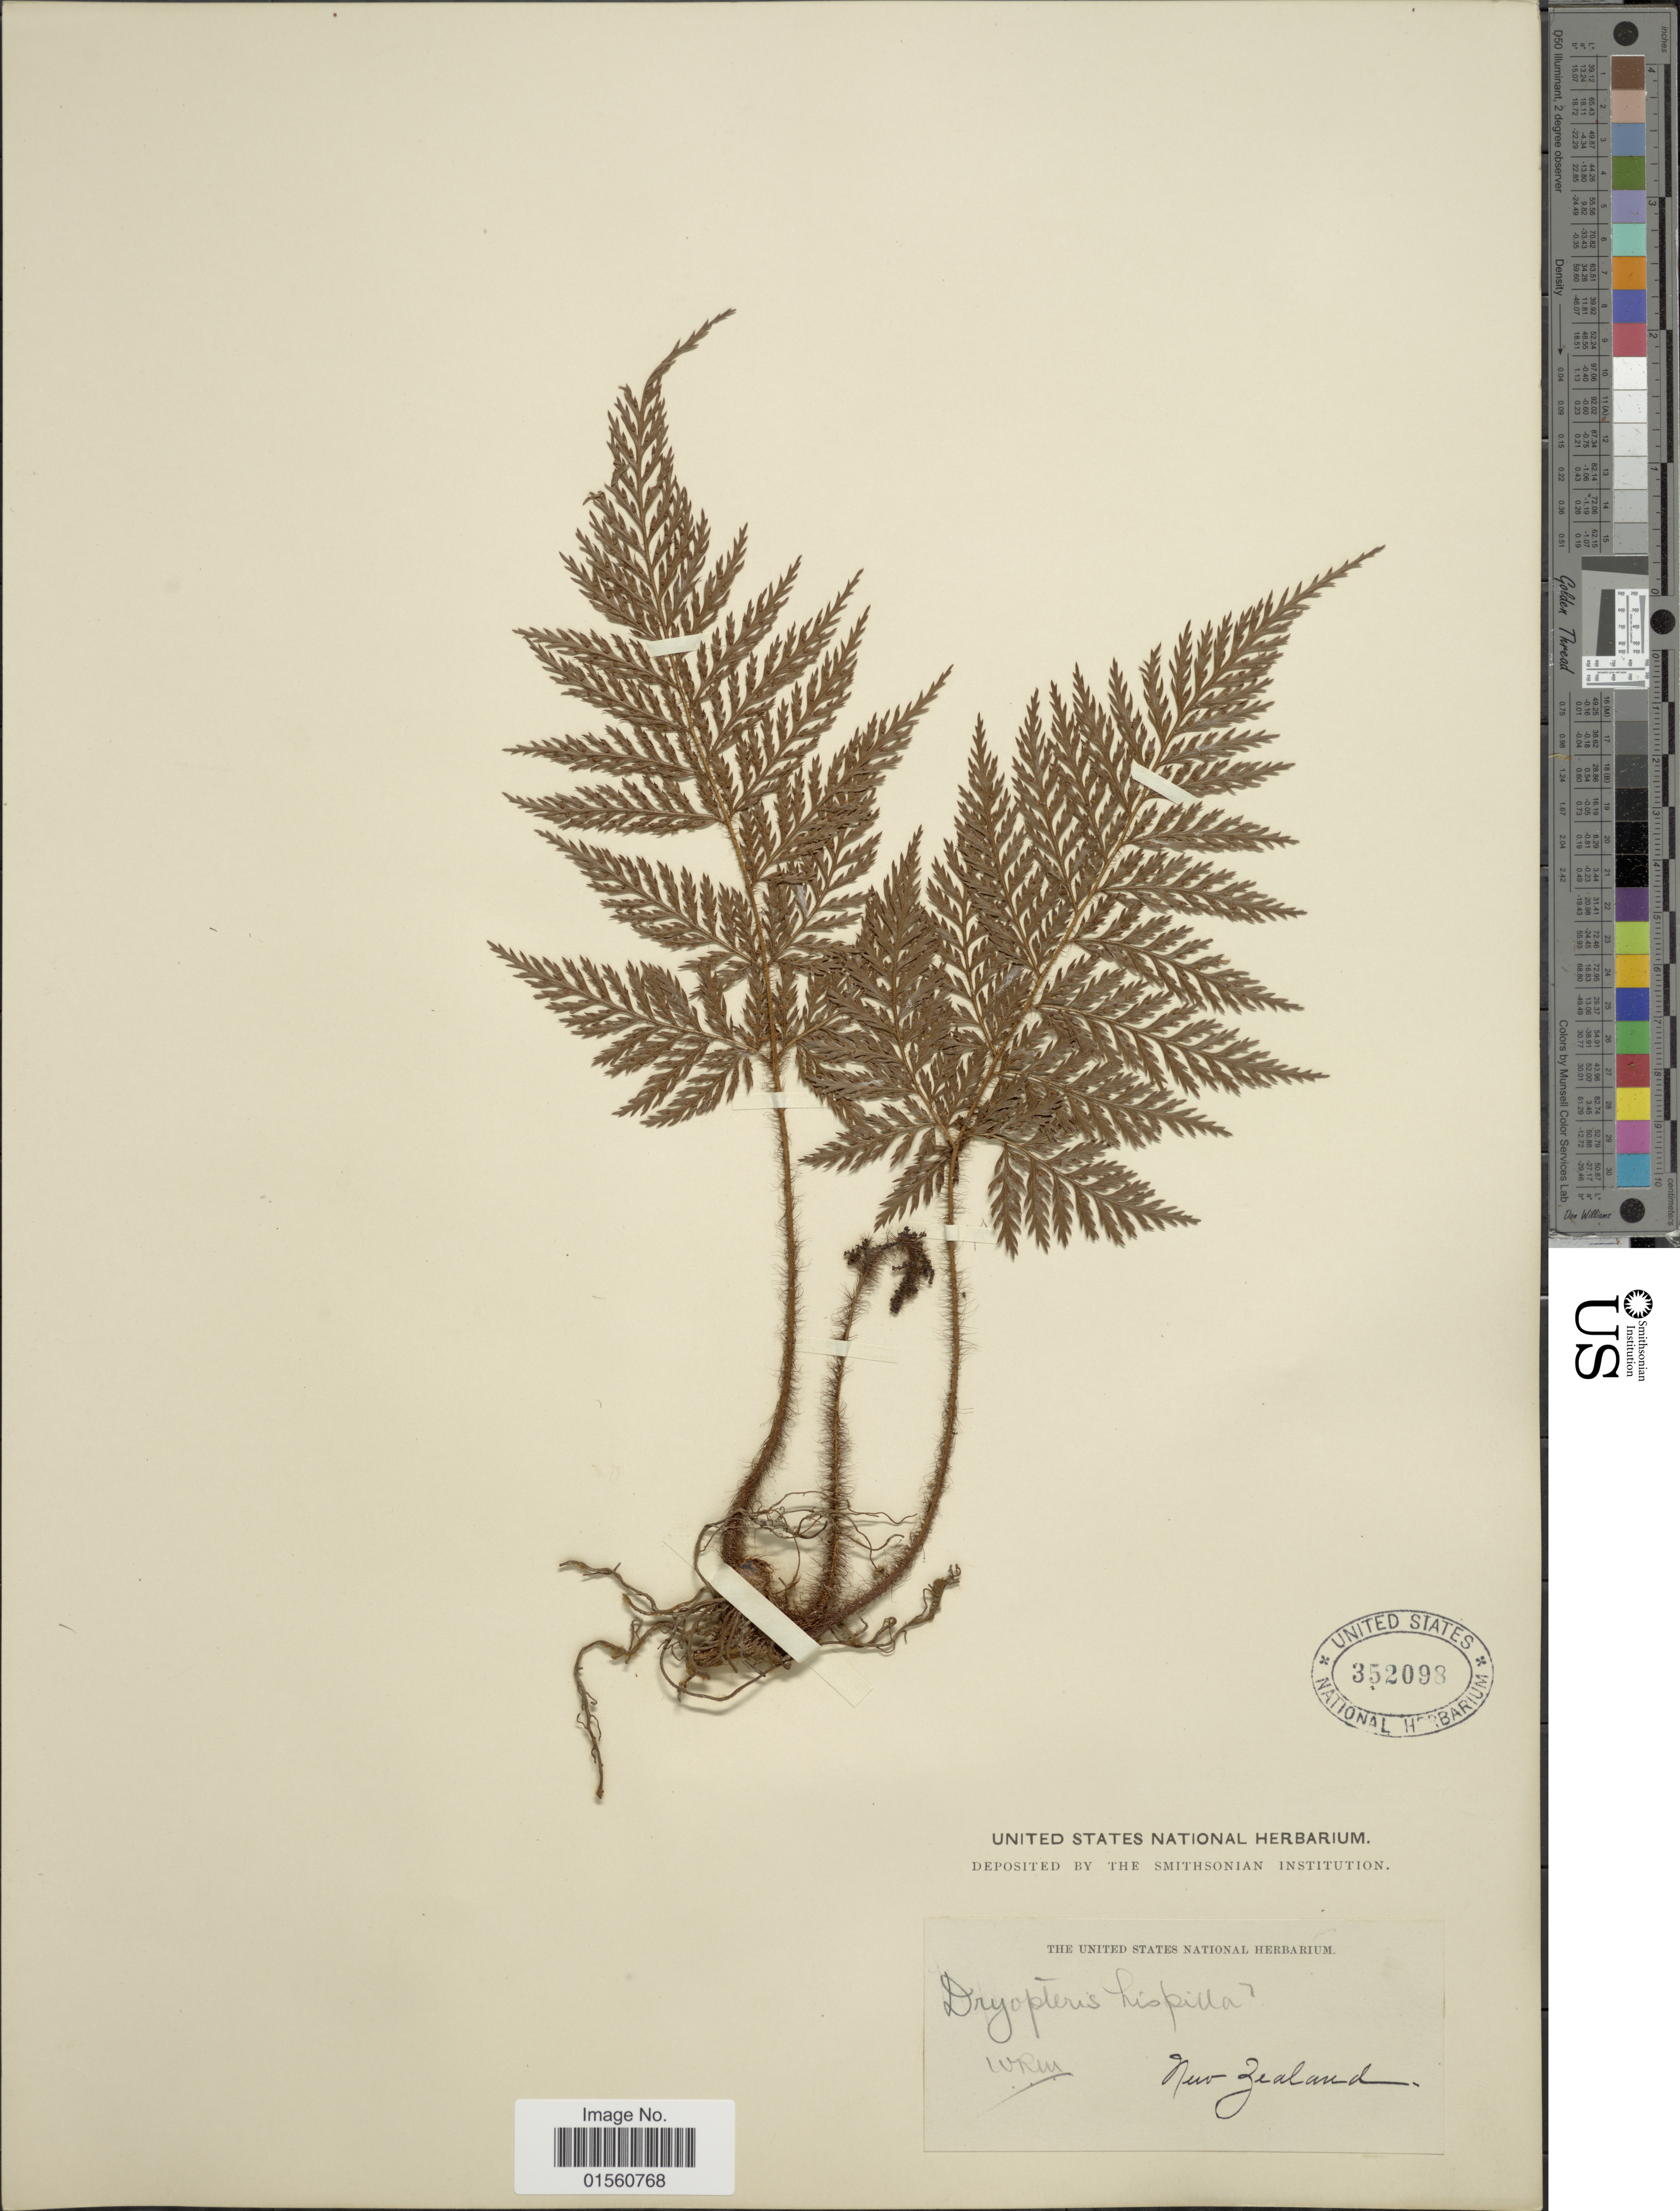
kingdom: Plantae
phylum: Tracheophyta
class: Polypodiopsida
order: Polypodiales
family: Dryopteridaceae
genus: Lastreopsis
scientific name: Lastreopsis hispida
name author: (Sw.) Tindale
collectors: W. R. M.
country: New Zealand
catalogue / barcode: US 352098